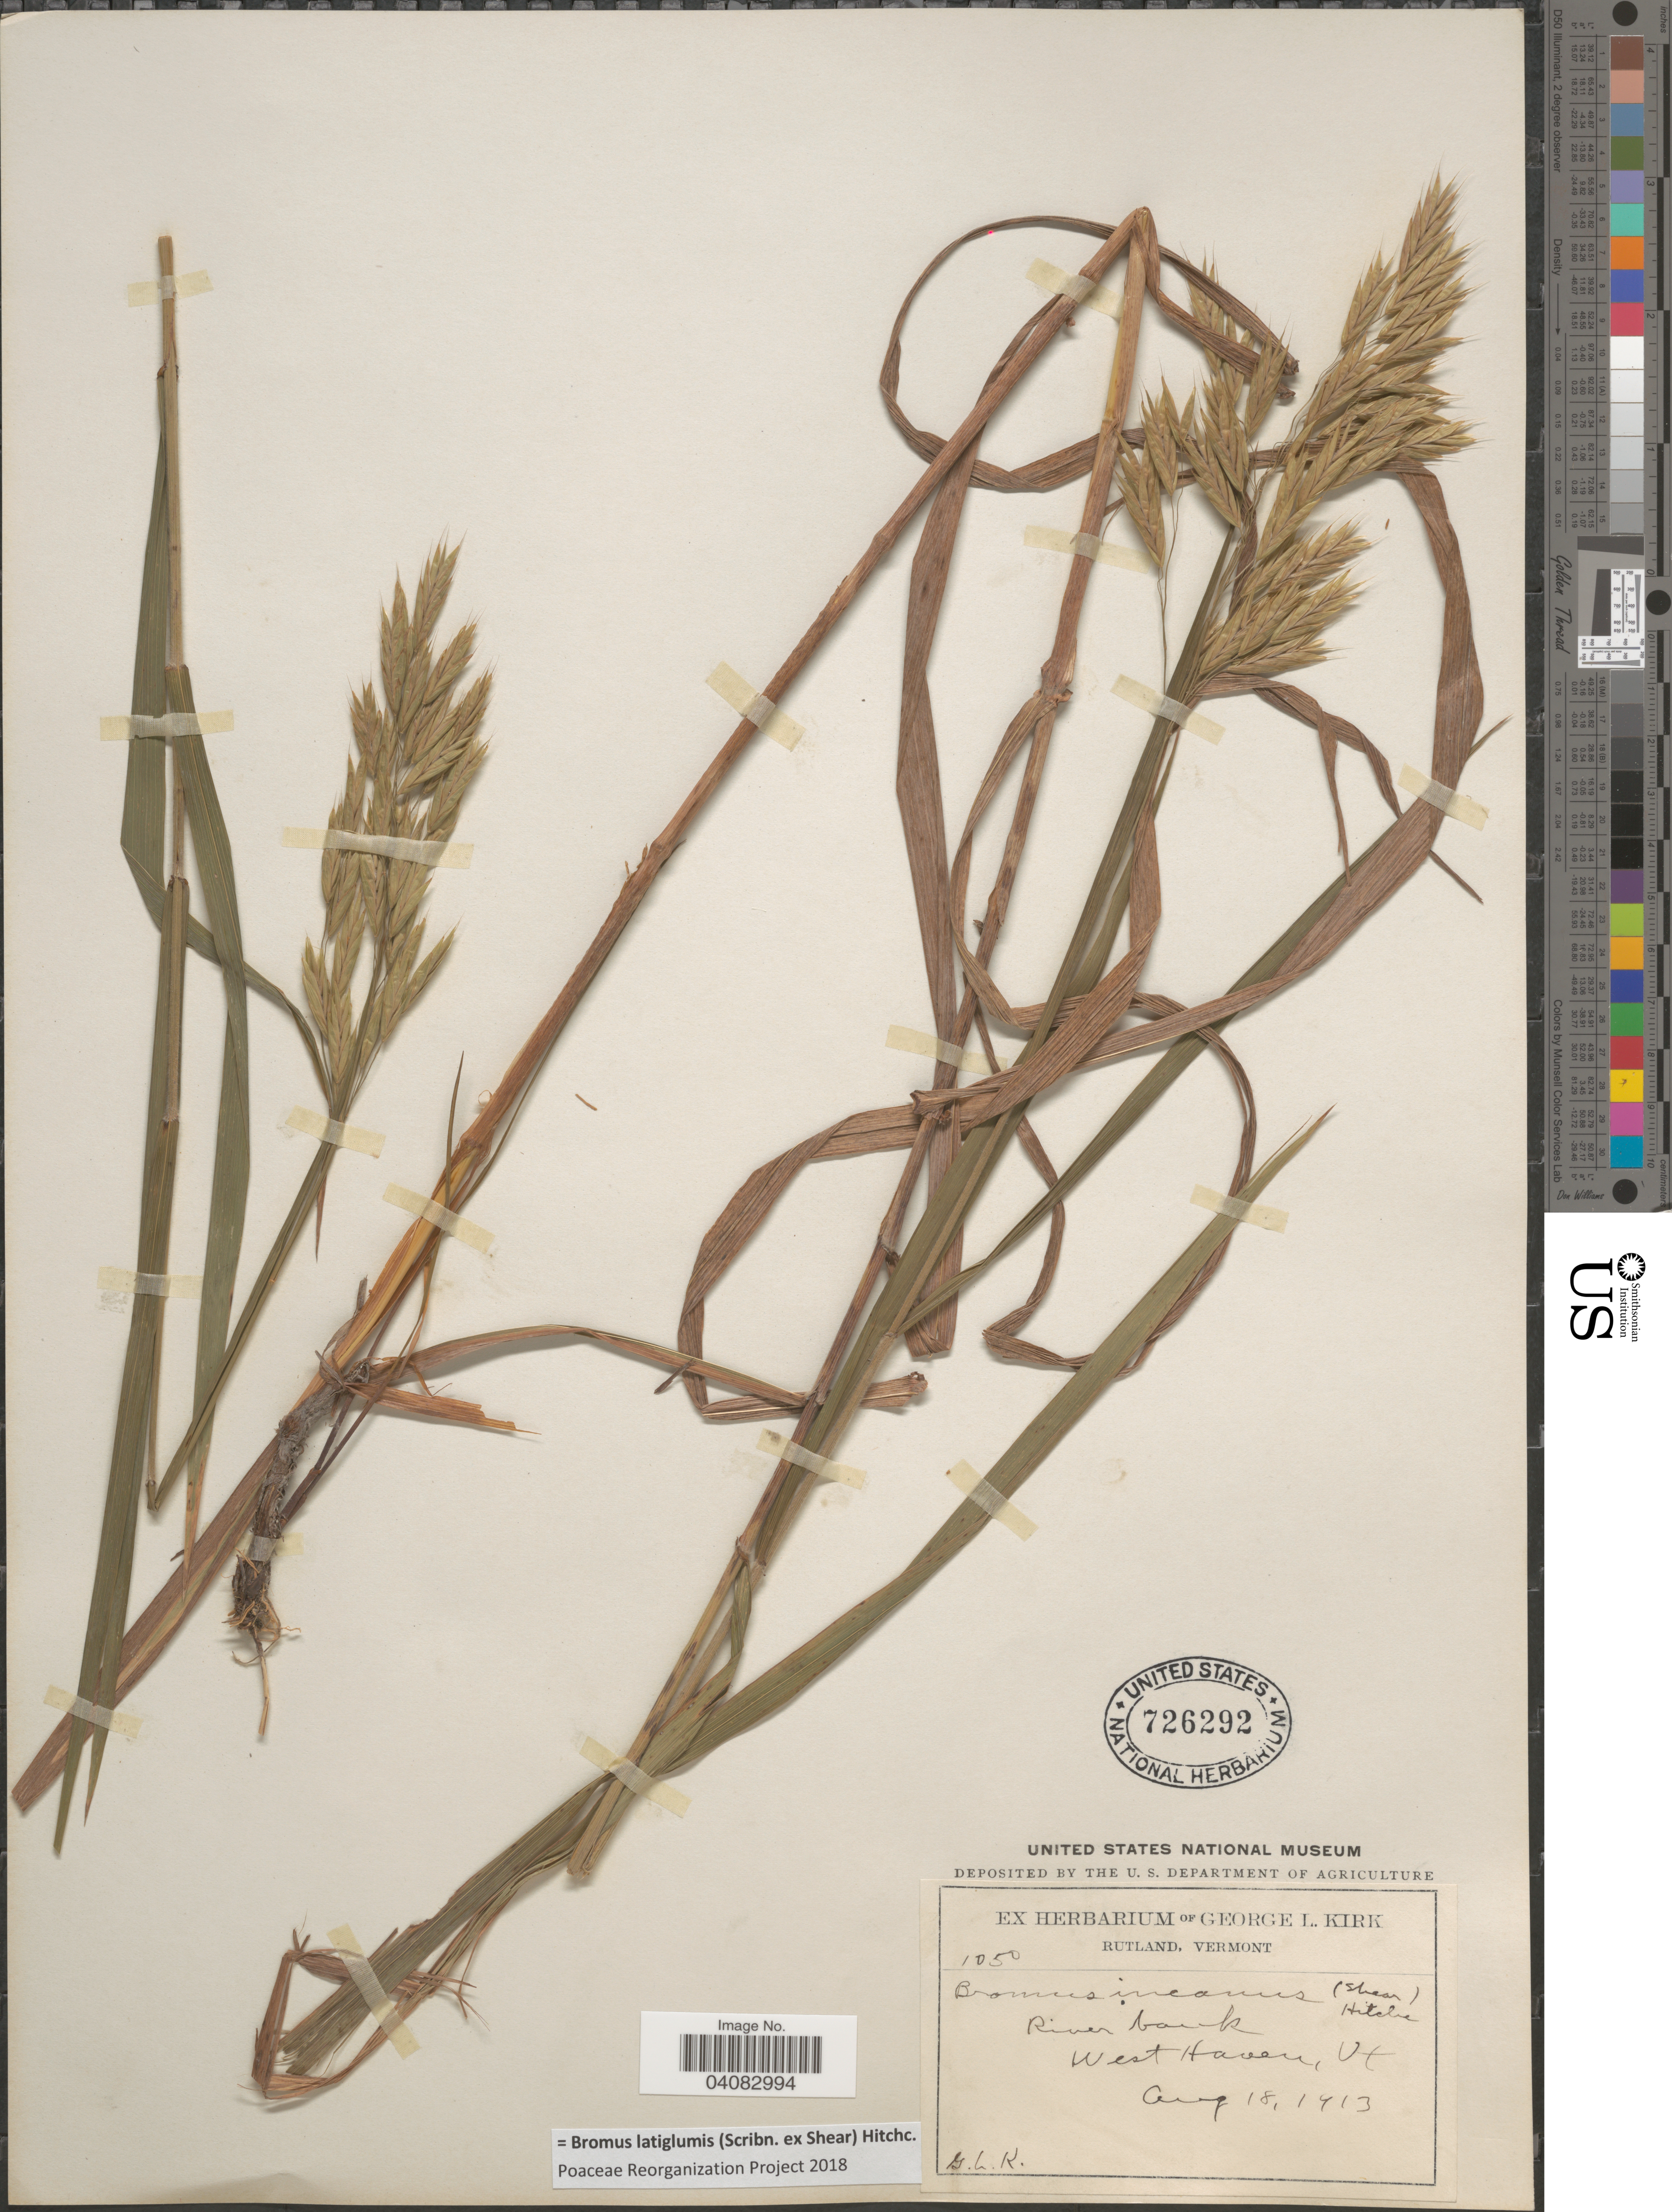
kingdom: Plantae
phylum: Tracheophyta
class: Liliopsida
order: Poales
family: Poaceae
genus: Bromus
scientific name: Bromus latiglumis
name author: (Scribn. ex Shear) Hitchc.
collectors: G. Kirk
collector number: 1050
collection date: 1913-08-18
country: United States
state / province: Vermont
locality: River bank. West Haven.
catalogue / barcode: US 726292